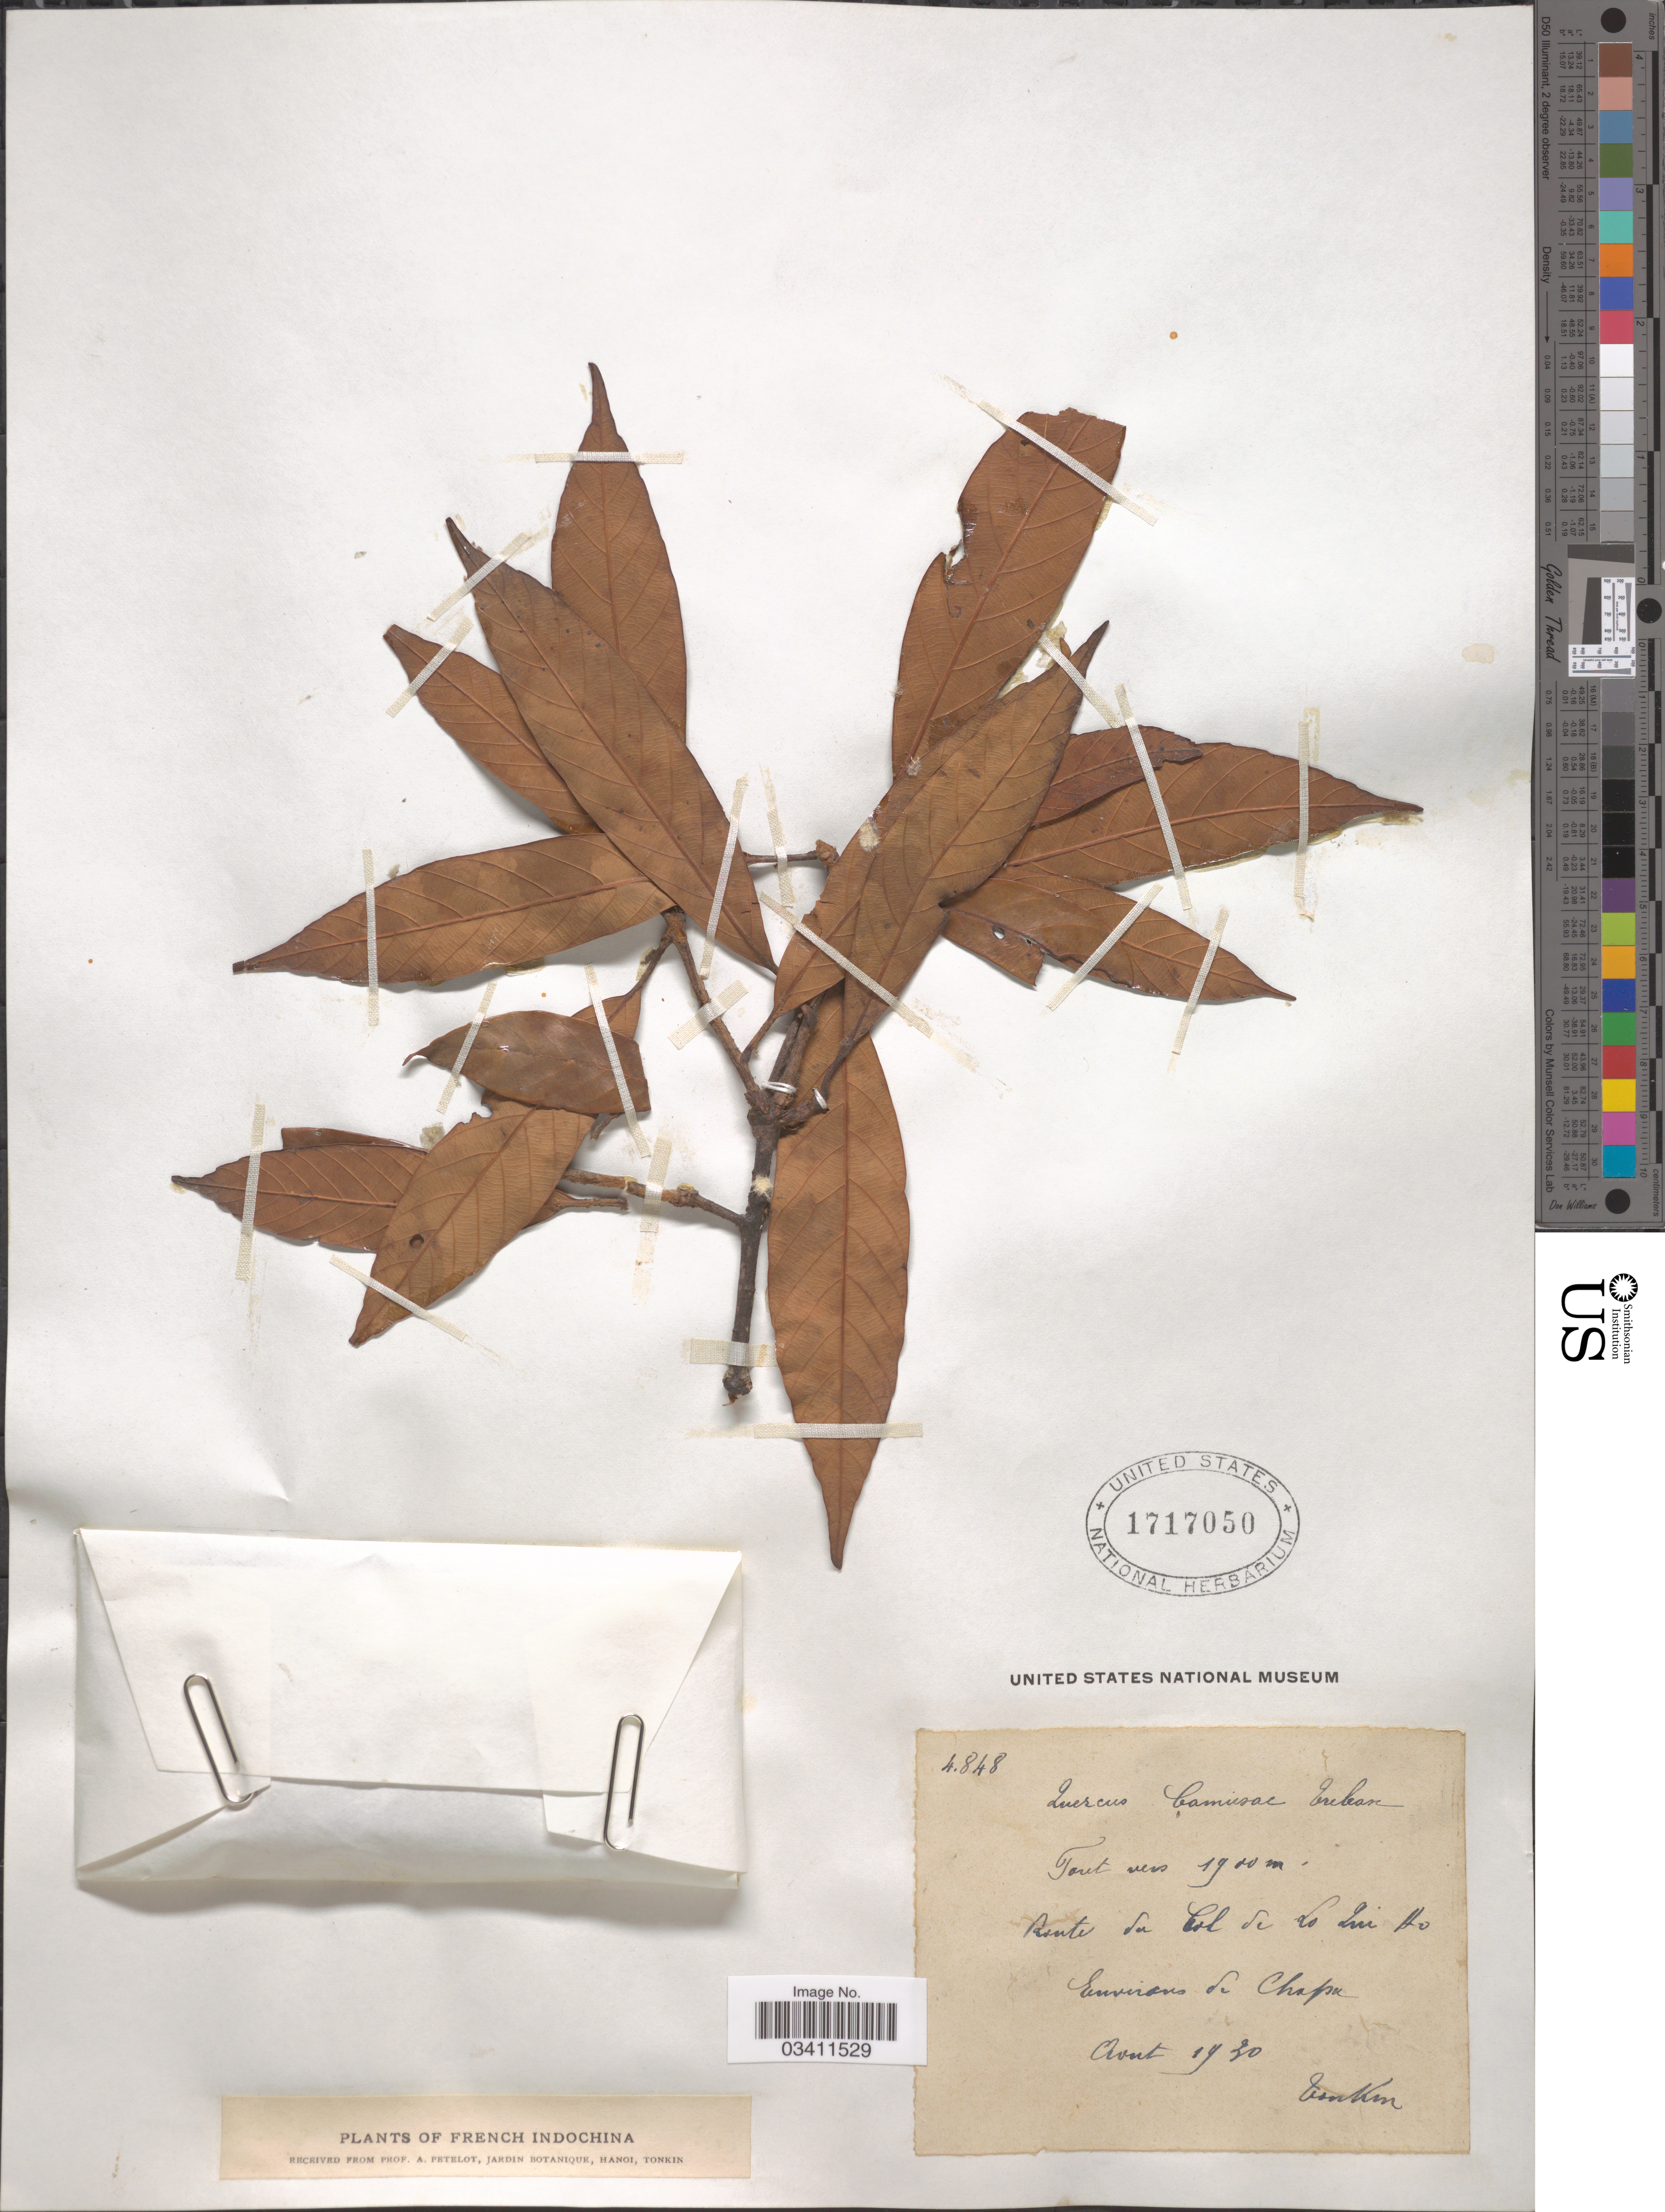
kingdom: Plantae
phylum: Tracheophyta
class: Magnoliopsida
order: Fagales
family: Fagaceae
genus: Quercus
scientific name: Quercus camusae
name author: Trel. ex Hickel & A. Camus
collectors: P. A. Pételot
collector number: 4848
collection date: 1930-08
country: Vietnam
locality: Route du Col de Lo Qui Ho. Environs de Chapa. French Indochina.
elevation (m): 1900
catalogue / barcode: US 1717050